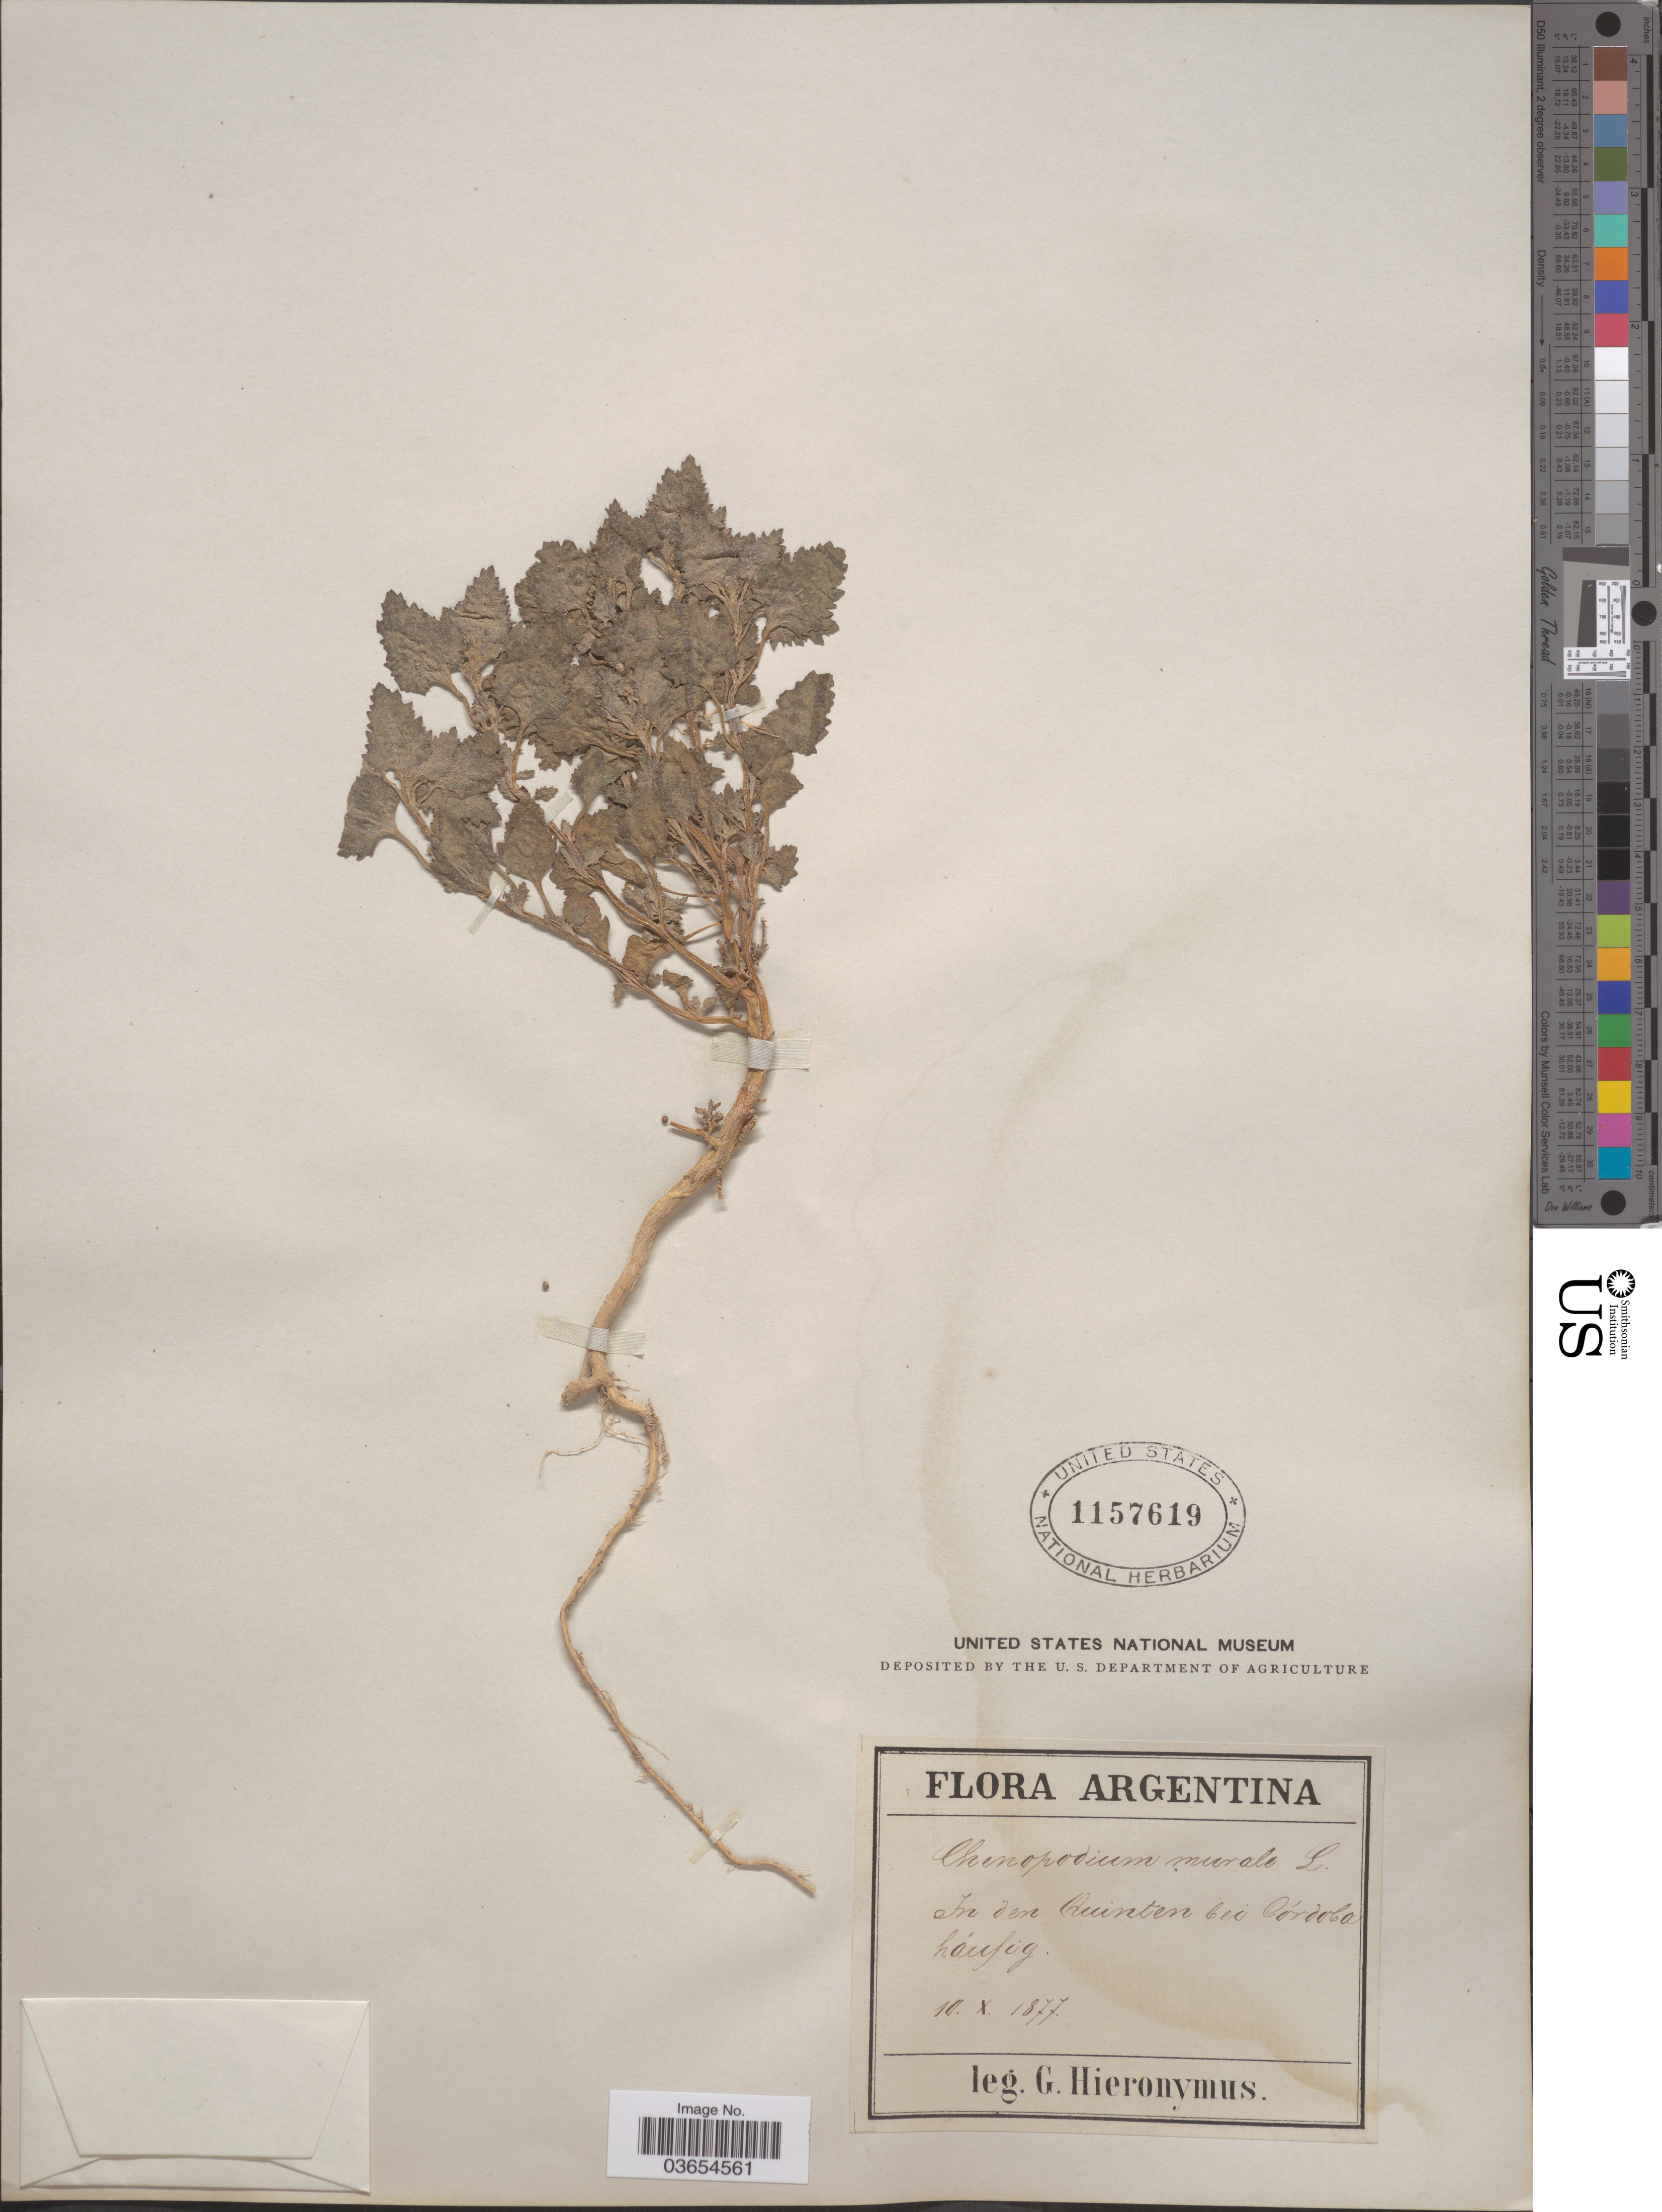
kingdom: Plantae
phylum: Tracheophyta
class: Magnoliopsida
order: Caryophyllales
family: Amaranthaceae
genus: Chenopodium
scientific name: Chenopodium murale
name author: L.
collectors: G. H. Hieronymus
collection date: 1877-10-10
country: Argentina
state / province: Cordoba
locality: In den Quinten bei Córdoba háufig.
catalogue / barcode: US 1157619